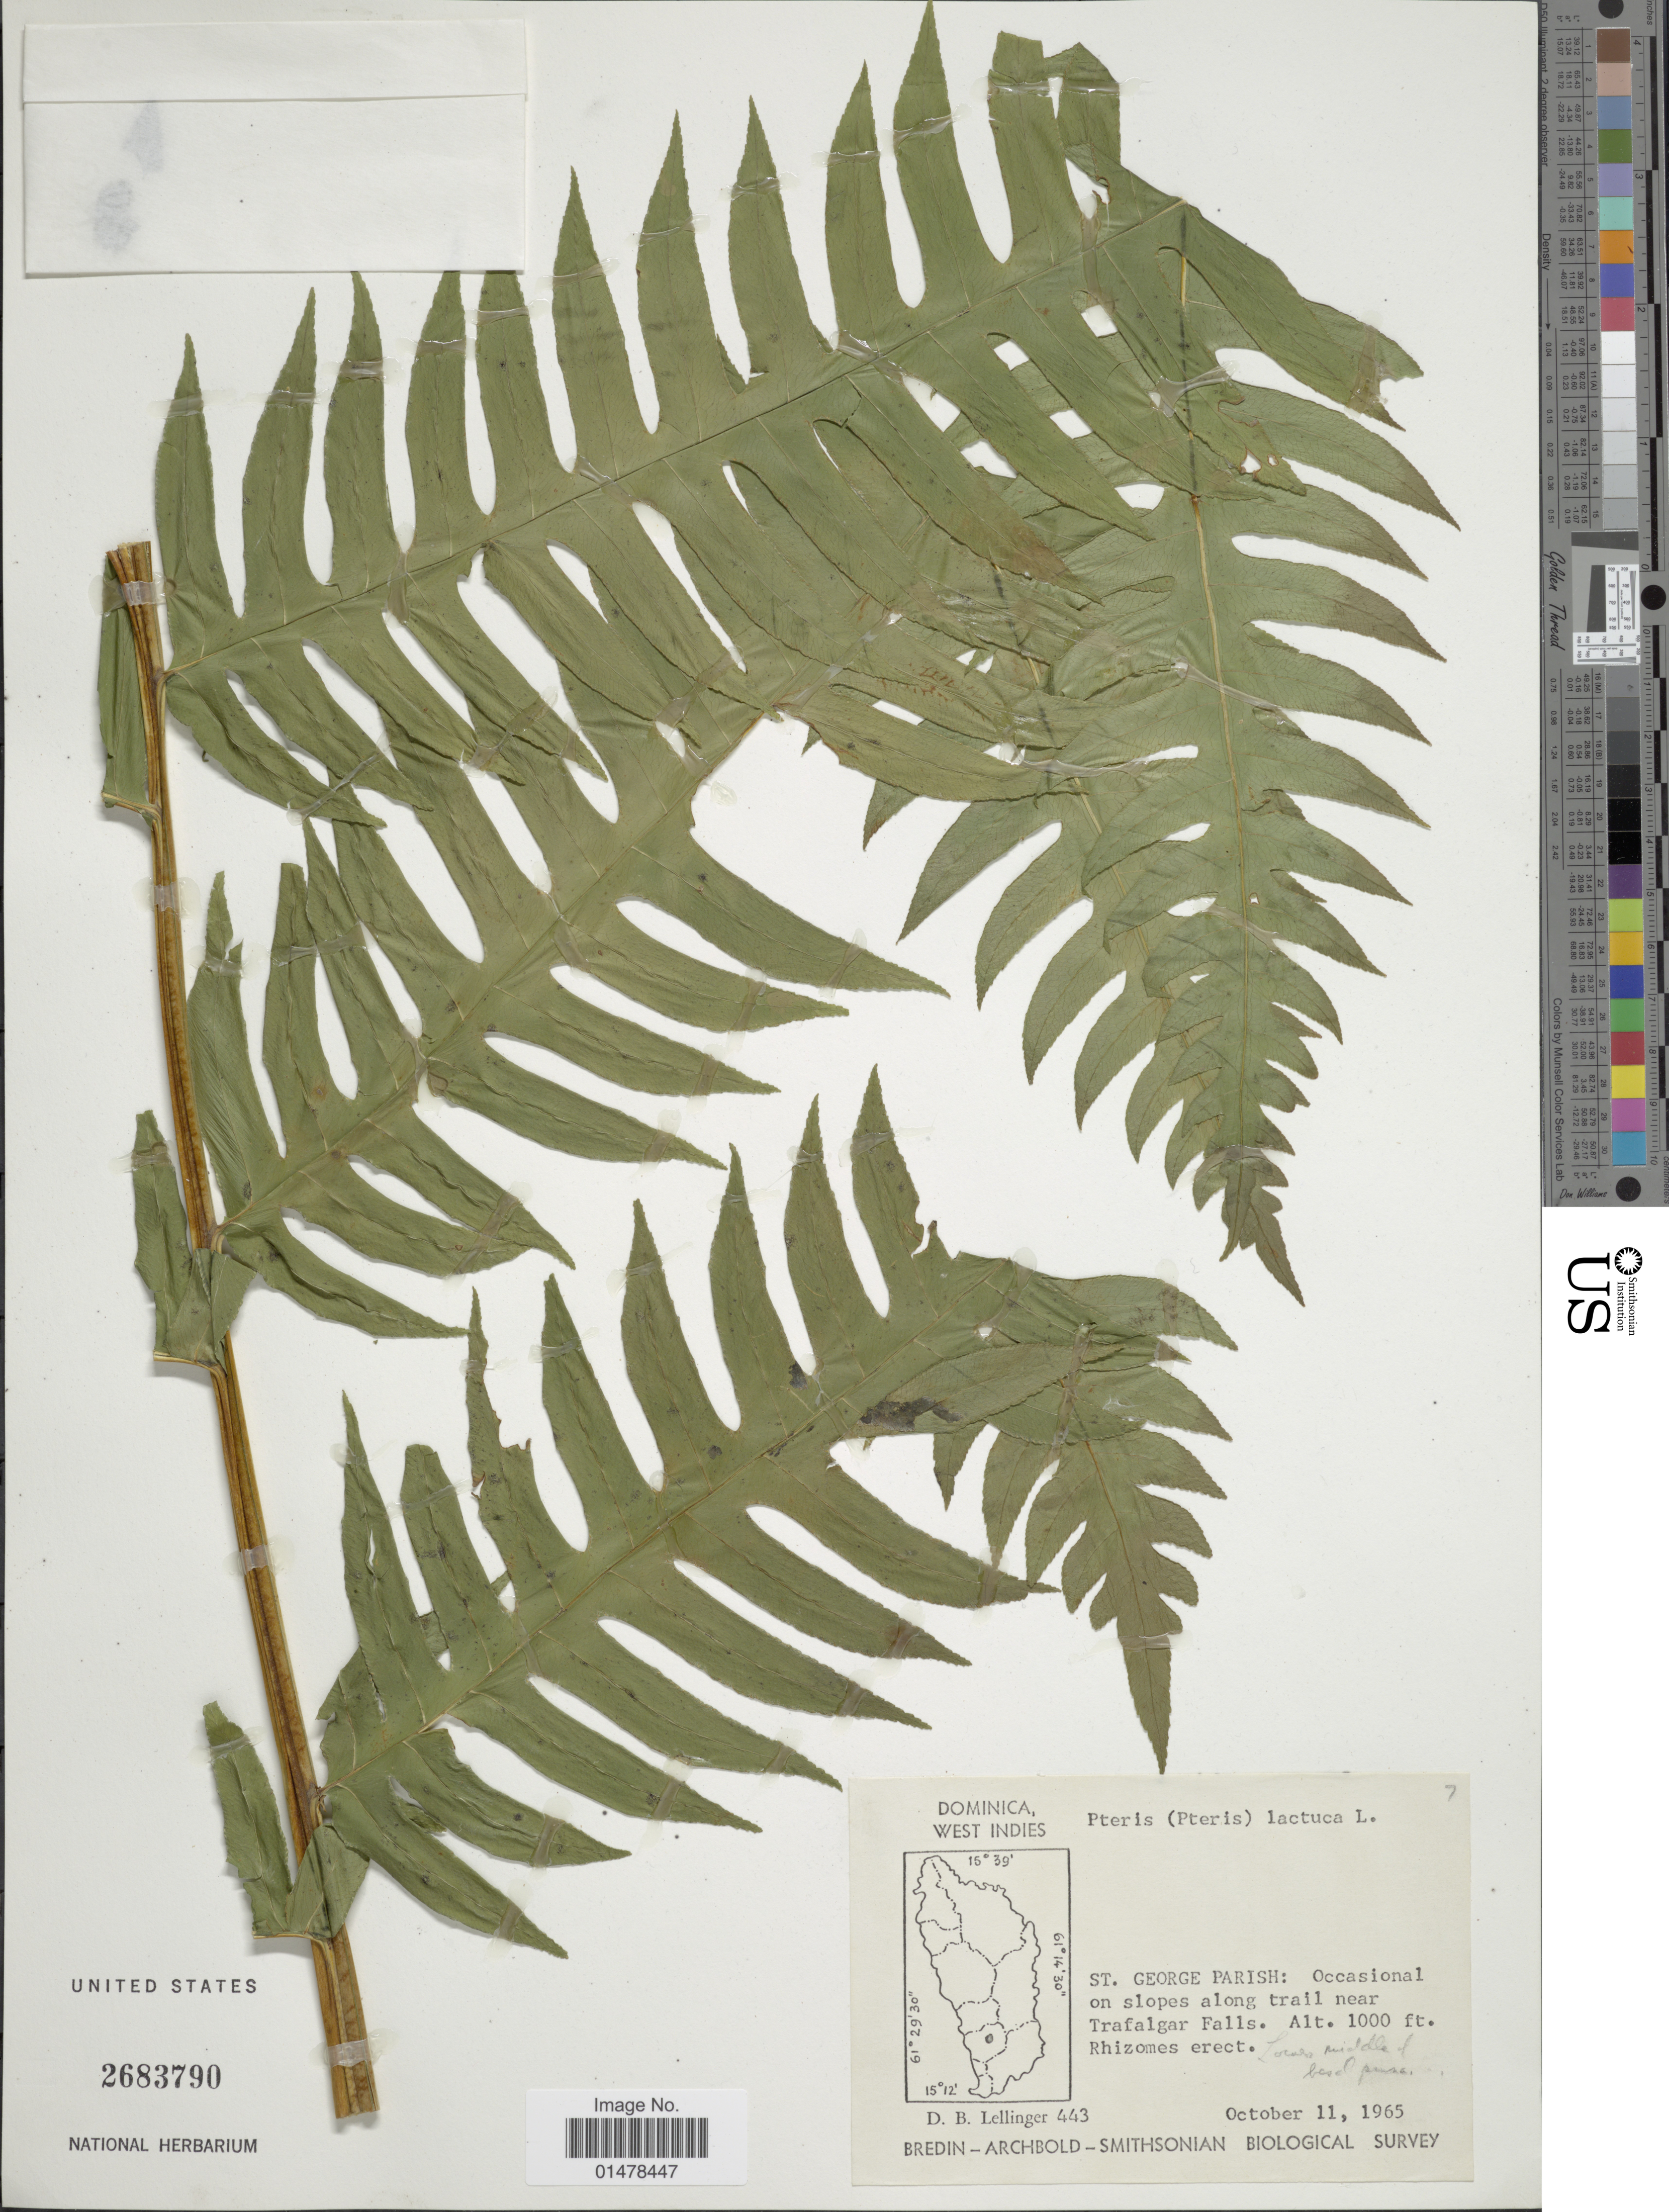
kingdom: Plantae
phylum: Tracheophyta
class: Polypodiopsida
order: Polypodiales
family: Pteridaceae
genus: Pteris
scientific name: Pteris arborea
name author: L.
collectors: D. B. Lellinger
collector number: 443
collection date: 1965-10-11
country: Dominica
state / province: St. George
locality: St George Parish: Occasional on slopes along trail near Trafalgar Falls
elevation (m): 305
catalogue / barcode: US 2683790